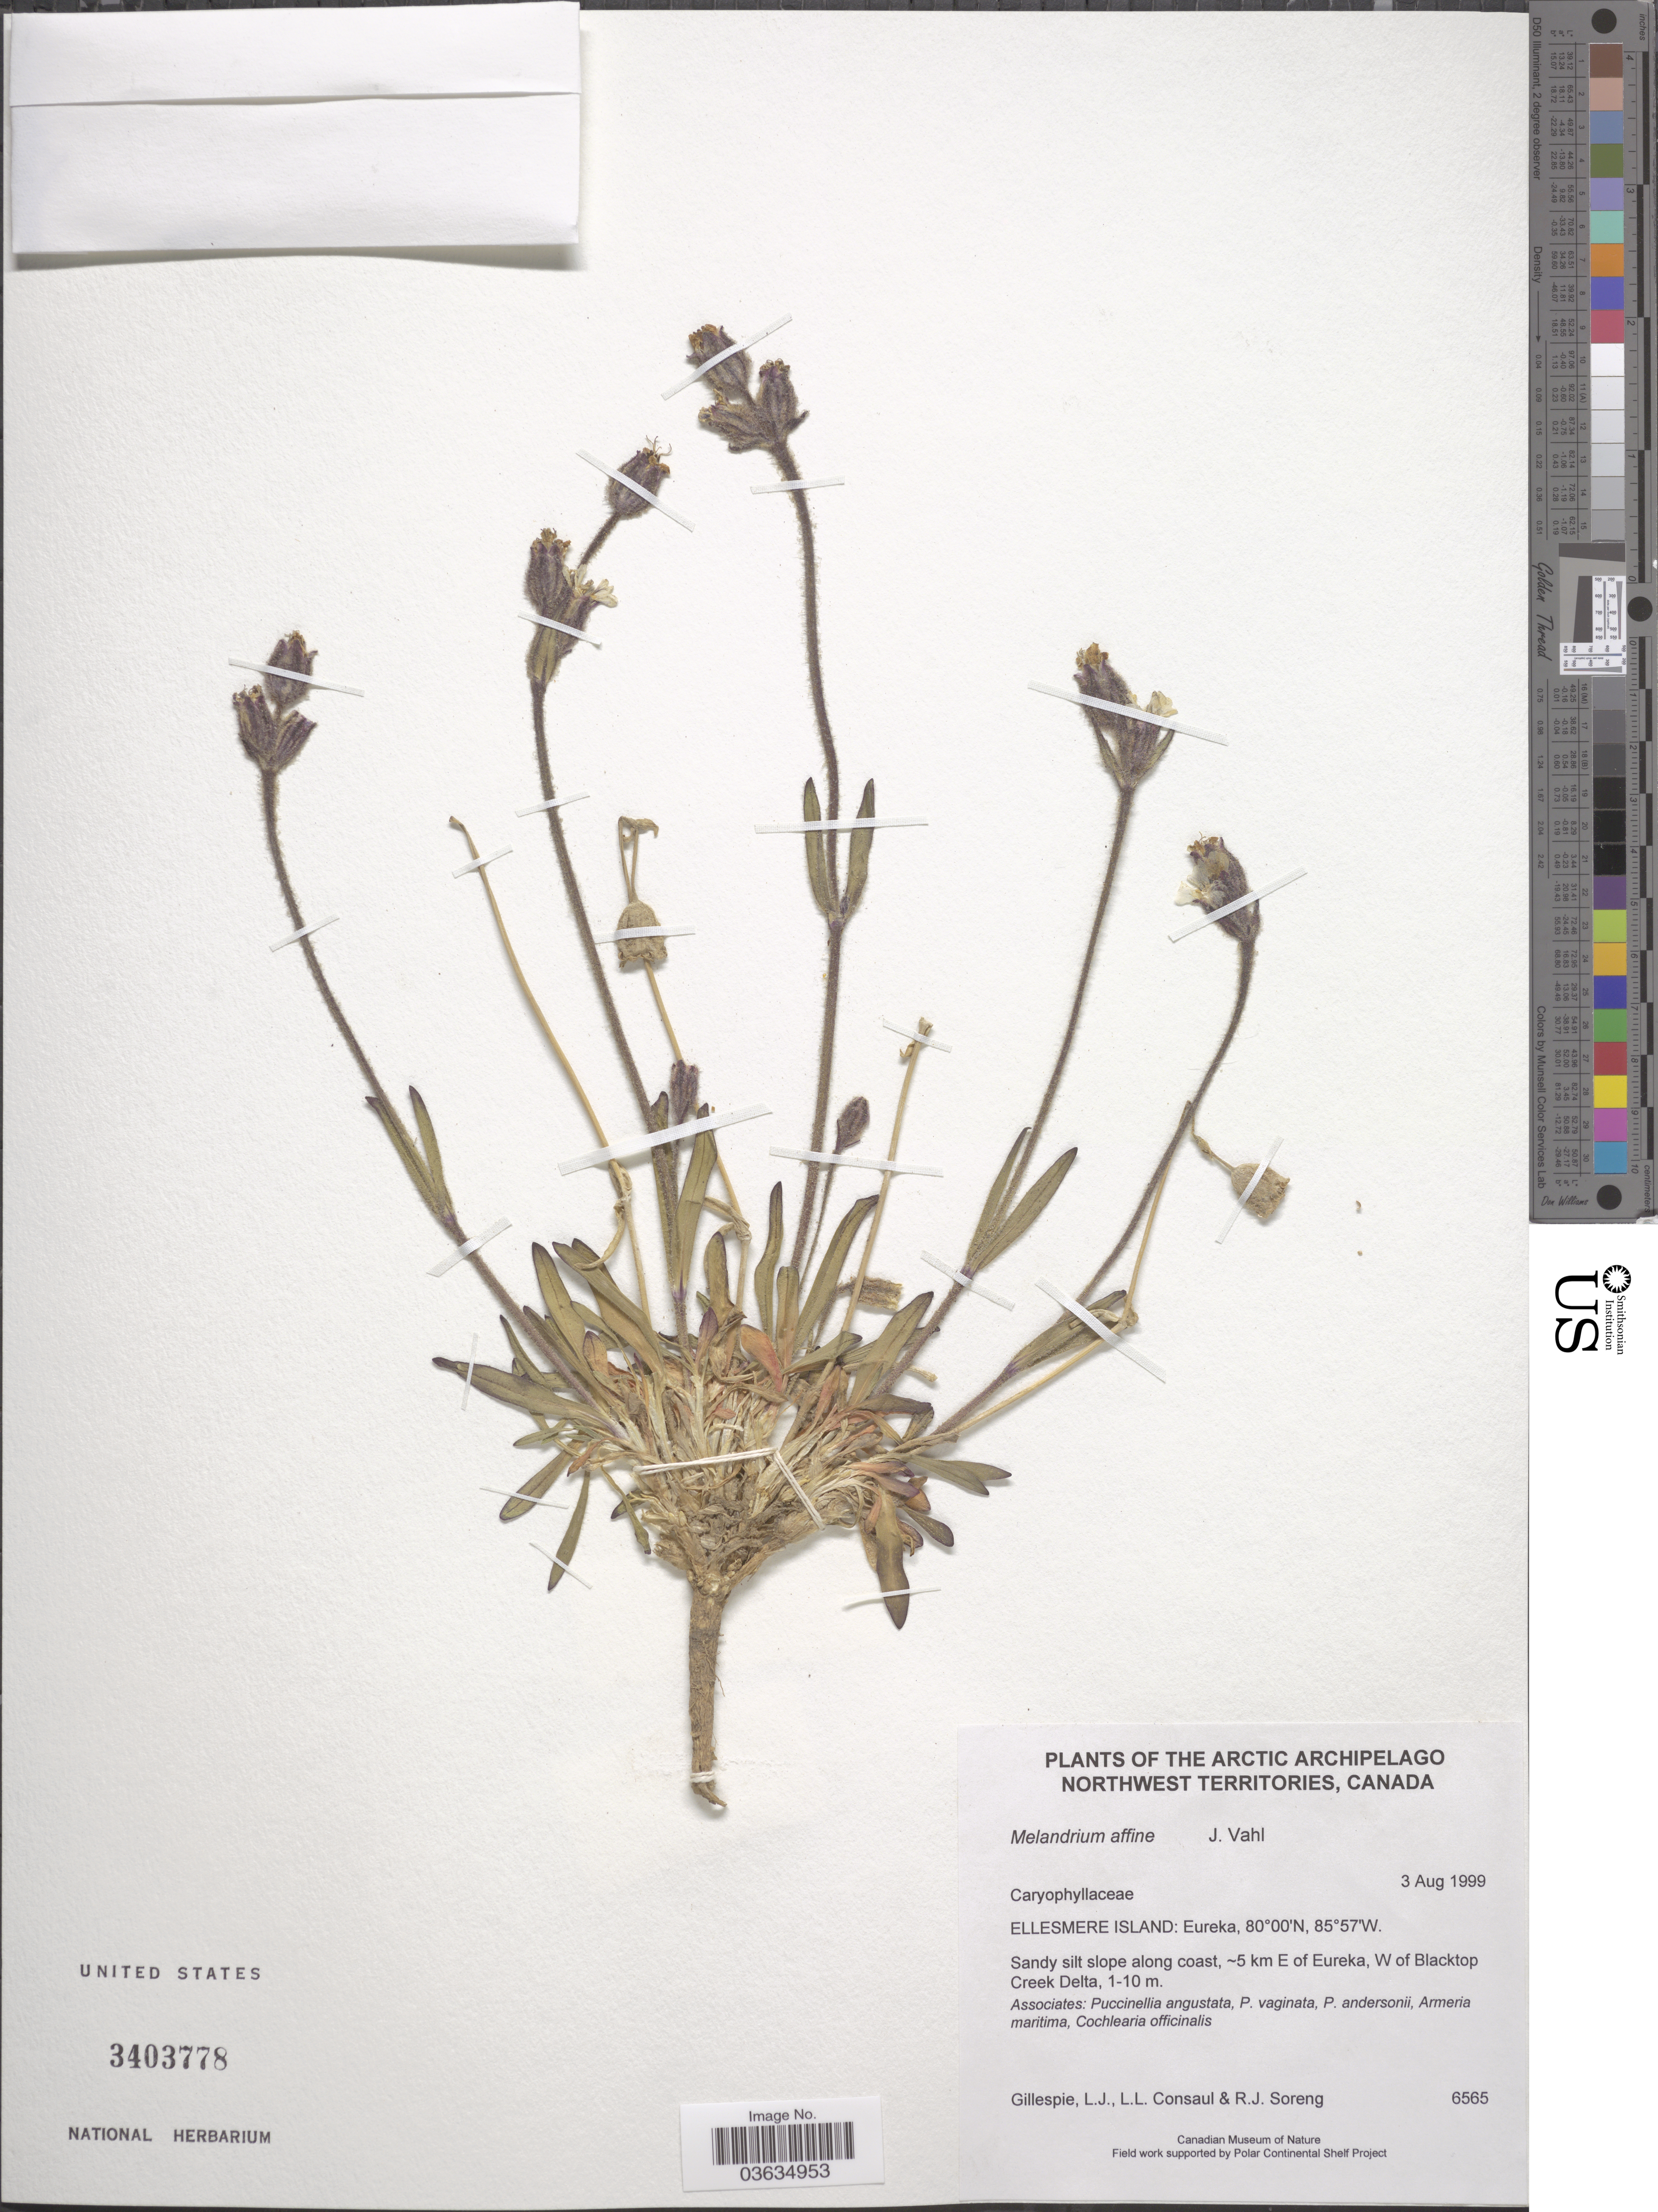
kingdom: Plantae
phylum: Tracheophyta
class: Magnoliopsida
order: Caryophyllales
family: Caryophyllaceae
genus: Silene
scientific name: Silene involucrata subsp. tenella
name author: (Tolm.) Bocquet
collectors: L. Gillespie, L. Consaul & R. J. Soreng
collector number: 6565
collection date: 1999-08-03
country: Canada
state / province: Northwest Territories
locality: The Arctic Archipelago. Ellesmere Island: Eureka. Sandy silt slope along coast, 5 km E of Eureka, W of Blacktop Creek Delta.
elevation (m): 1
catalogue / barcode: US 3403778